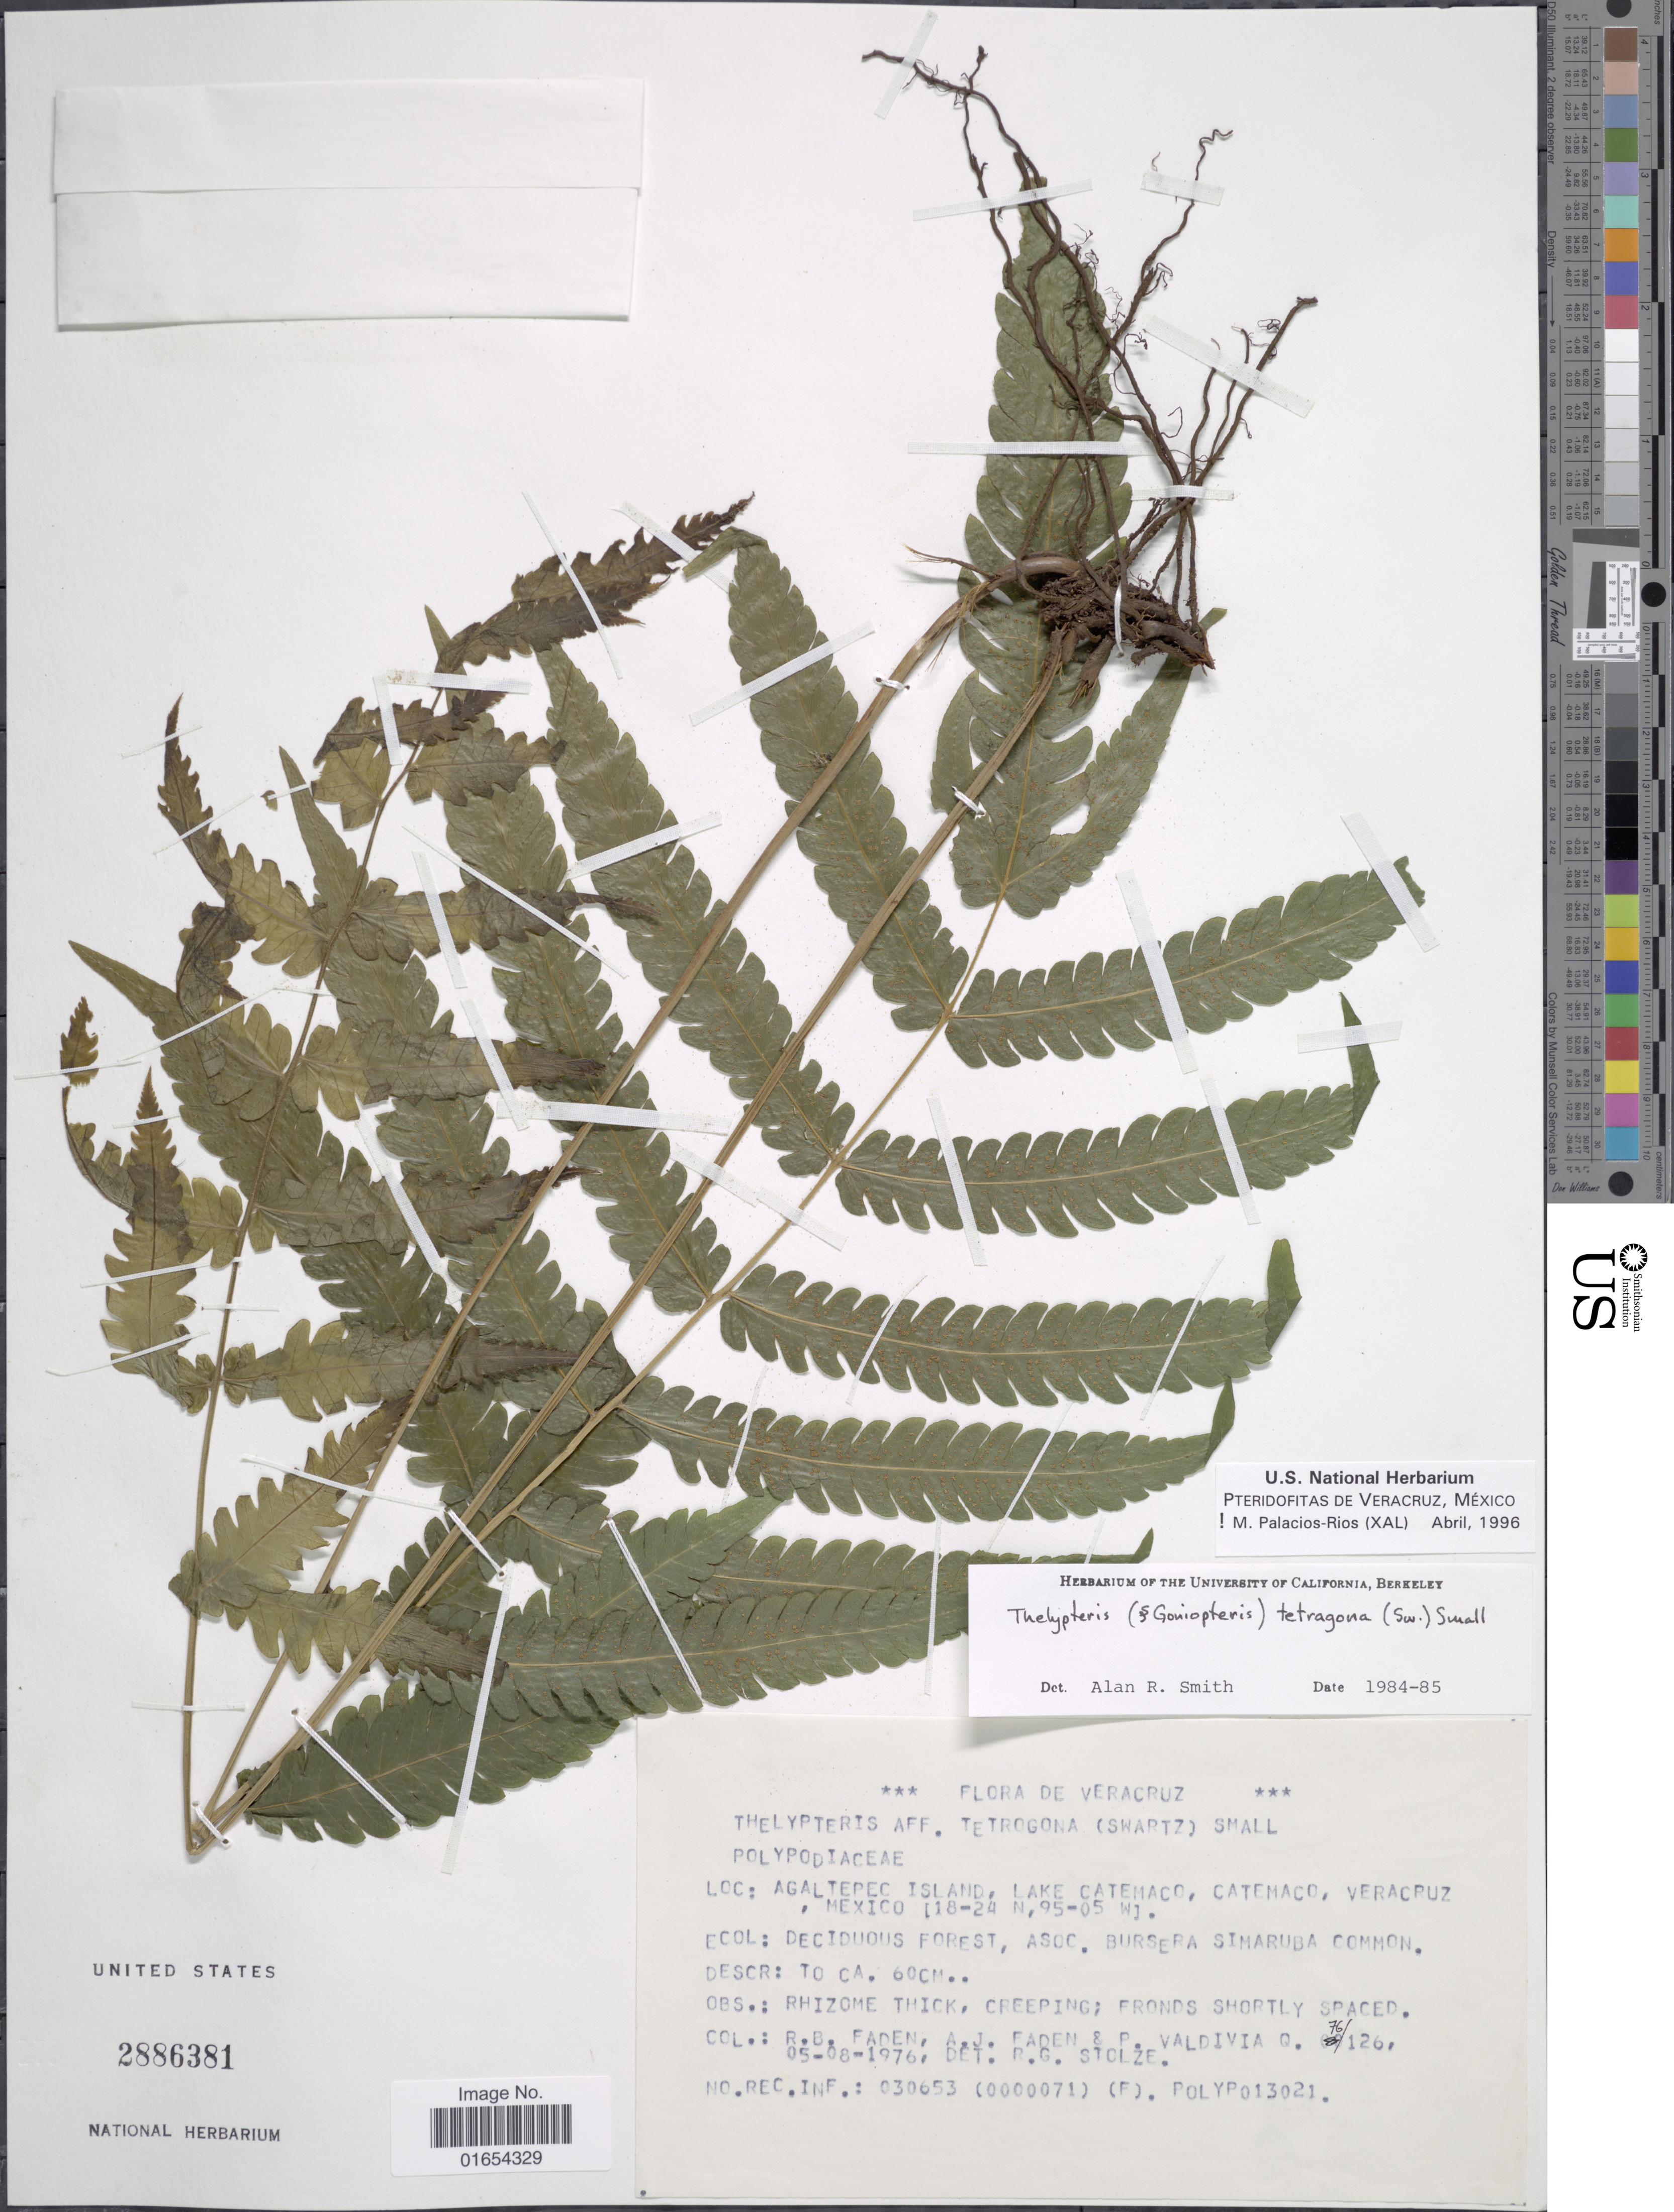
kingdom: Plantae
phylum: Tracheophyta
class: Polypodiopsida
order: Polypodiales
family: Thelypteridaceae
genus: Goniopteris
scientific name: Goniopteris tetragona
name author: (C. Presl) Sw.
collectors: R. B. Faden, A. J. Faden & P. E. Valdivia Q.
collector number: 76/126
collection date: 1976-05-08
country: Mexico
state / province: Veracruz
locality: Agaltepec Island, Lake Catemaco, Catemaco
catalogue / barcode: US 2886381